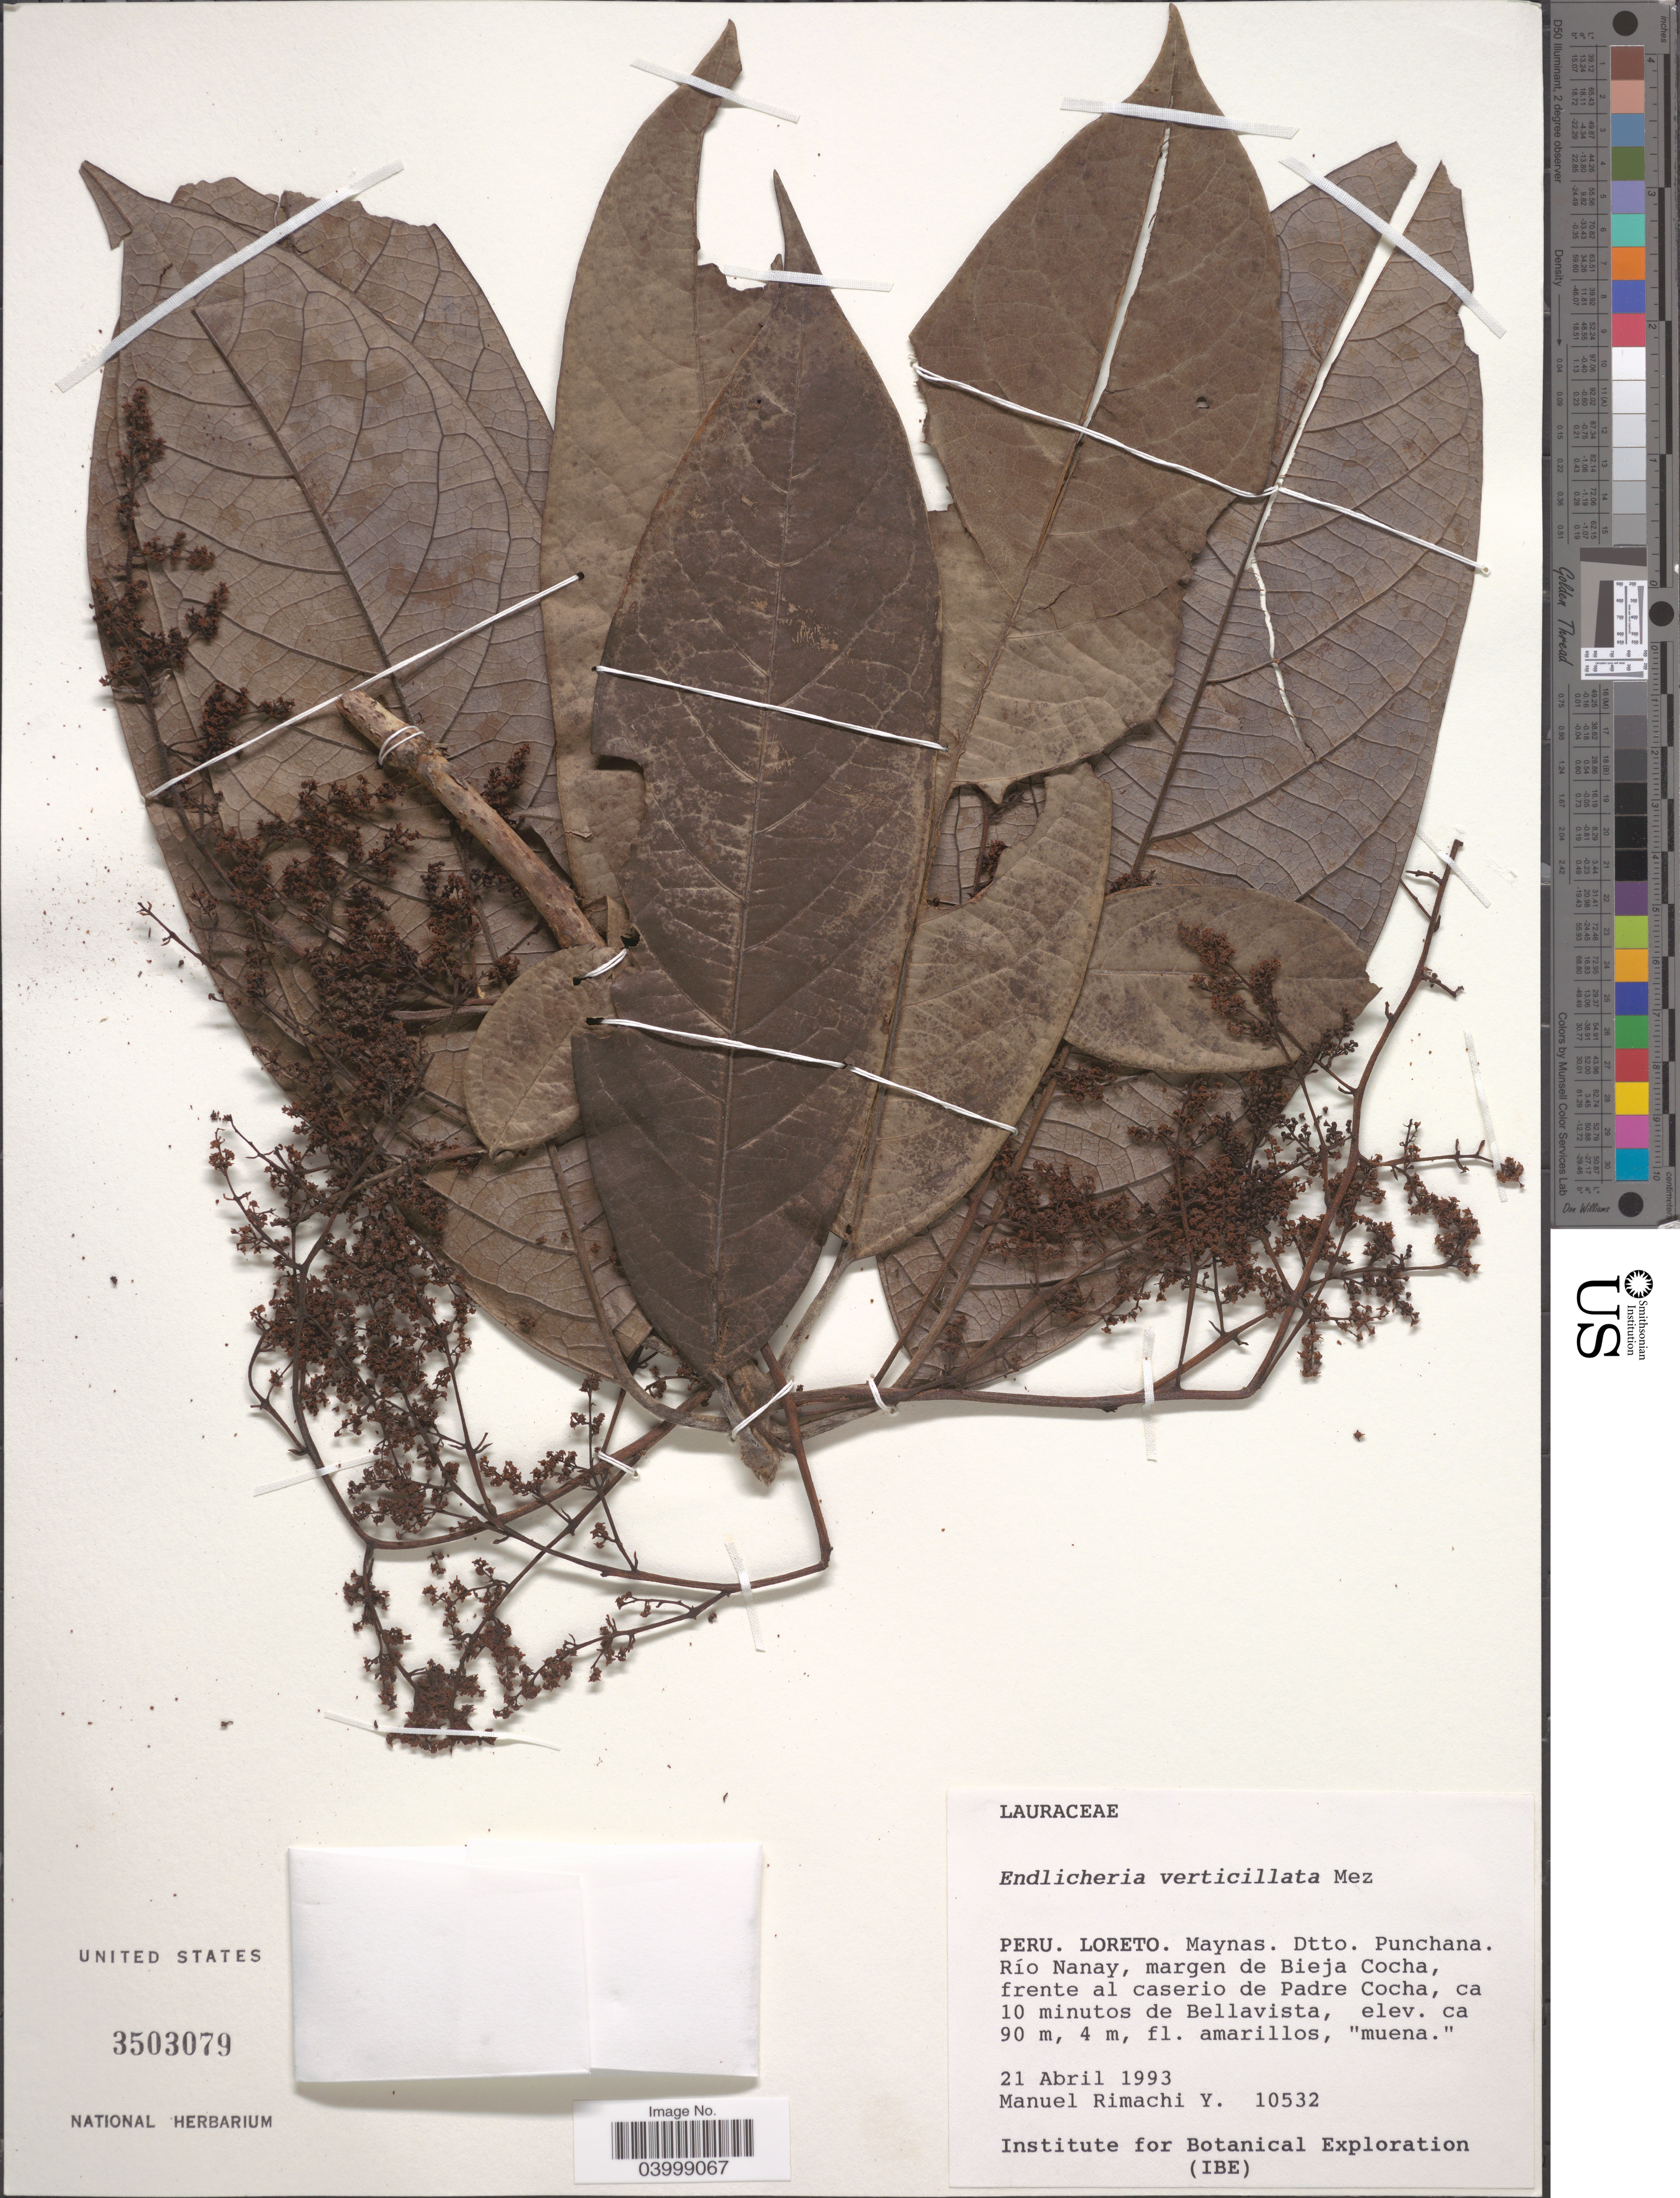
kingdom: Plantae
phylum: Tracheophyta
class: Magnoliopsida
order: Laurales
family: Lauraceae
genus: Endlicheria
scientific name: Endlicheria verticillata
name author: Mez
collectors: M. Rimachi Y.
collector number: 10532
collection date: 1993-04-21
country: Peru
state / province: Loreto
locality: Maynas. Dtto. Punchana. Río Nanay, margen de Bieja Cocha, frente al caserio de Padre Cocha, ca 10 minutos de Bellavista.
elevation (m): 90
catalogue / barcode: US 3503079